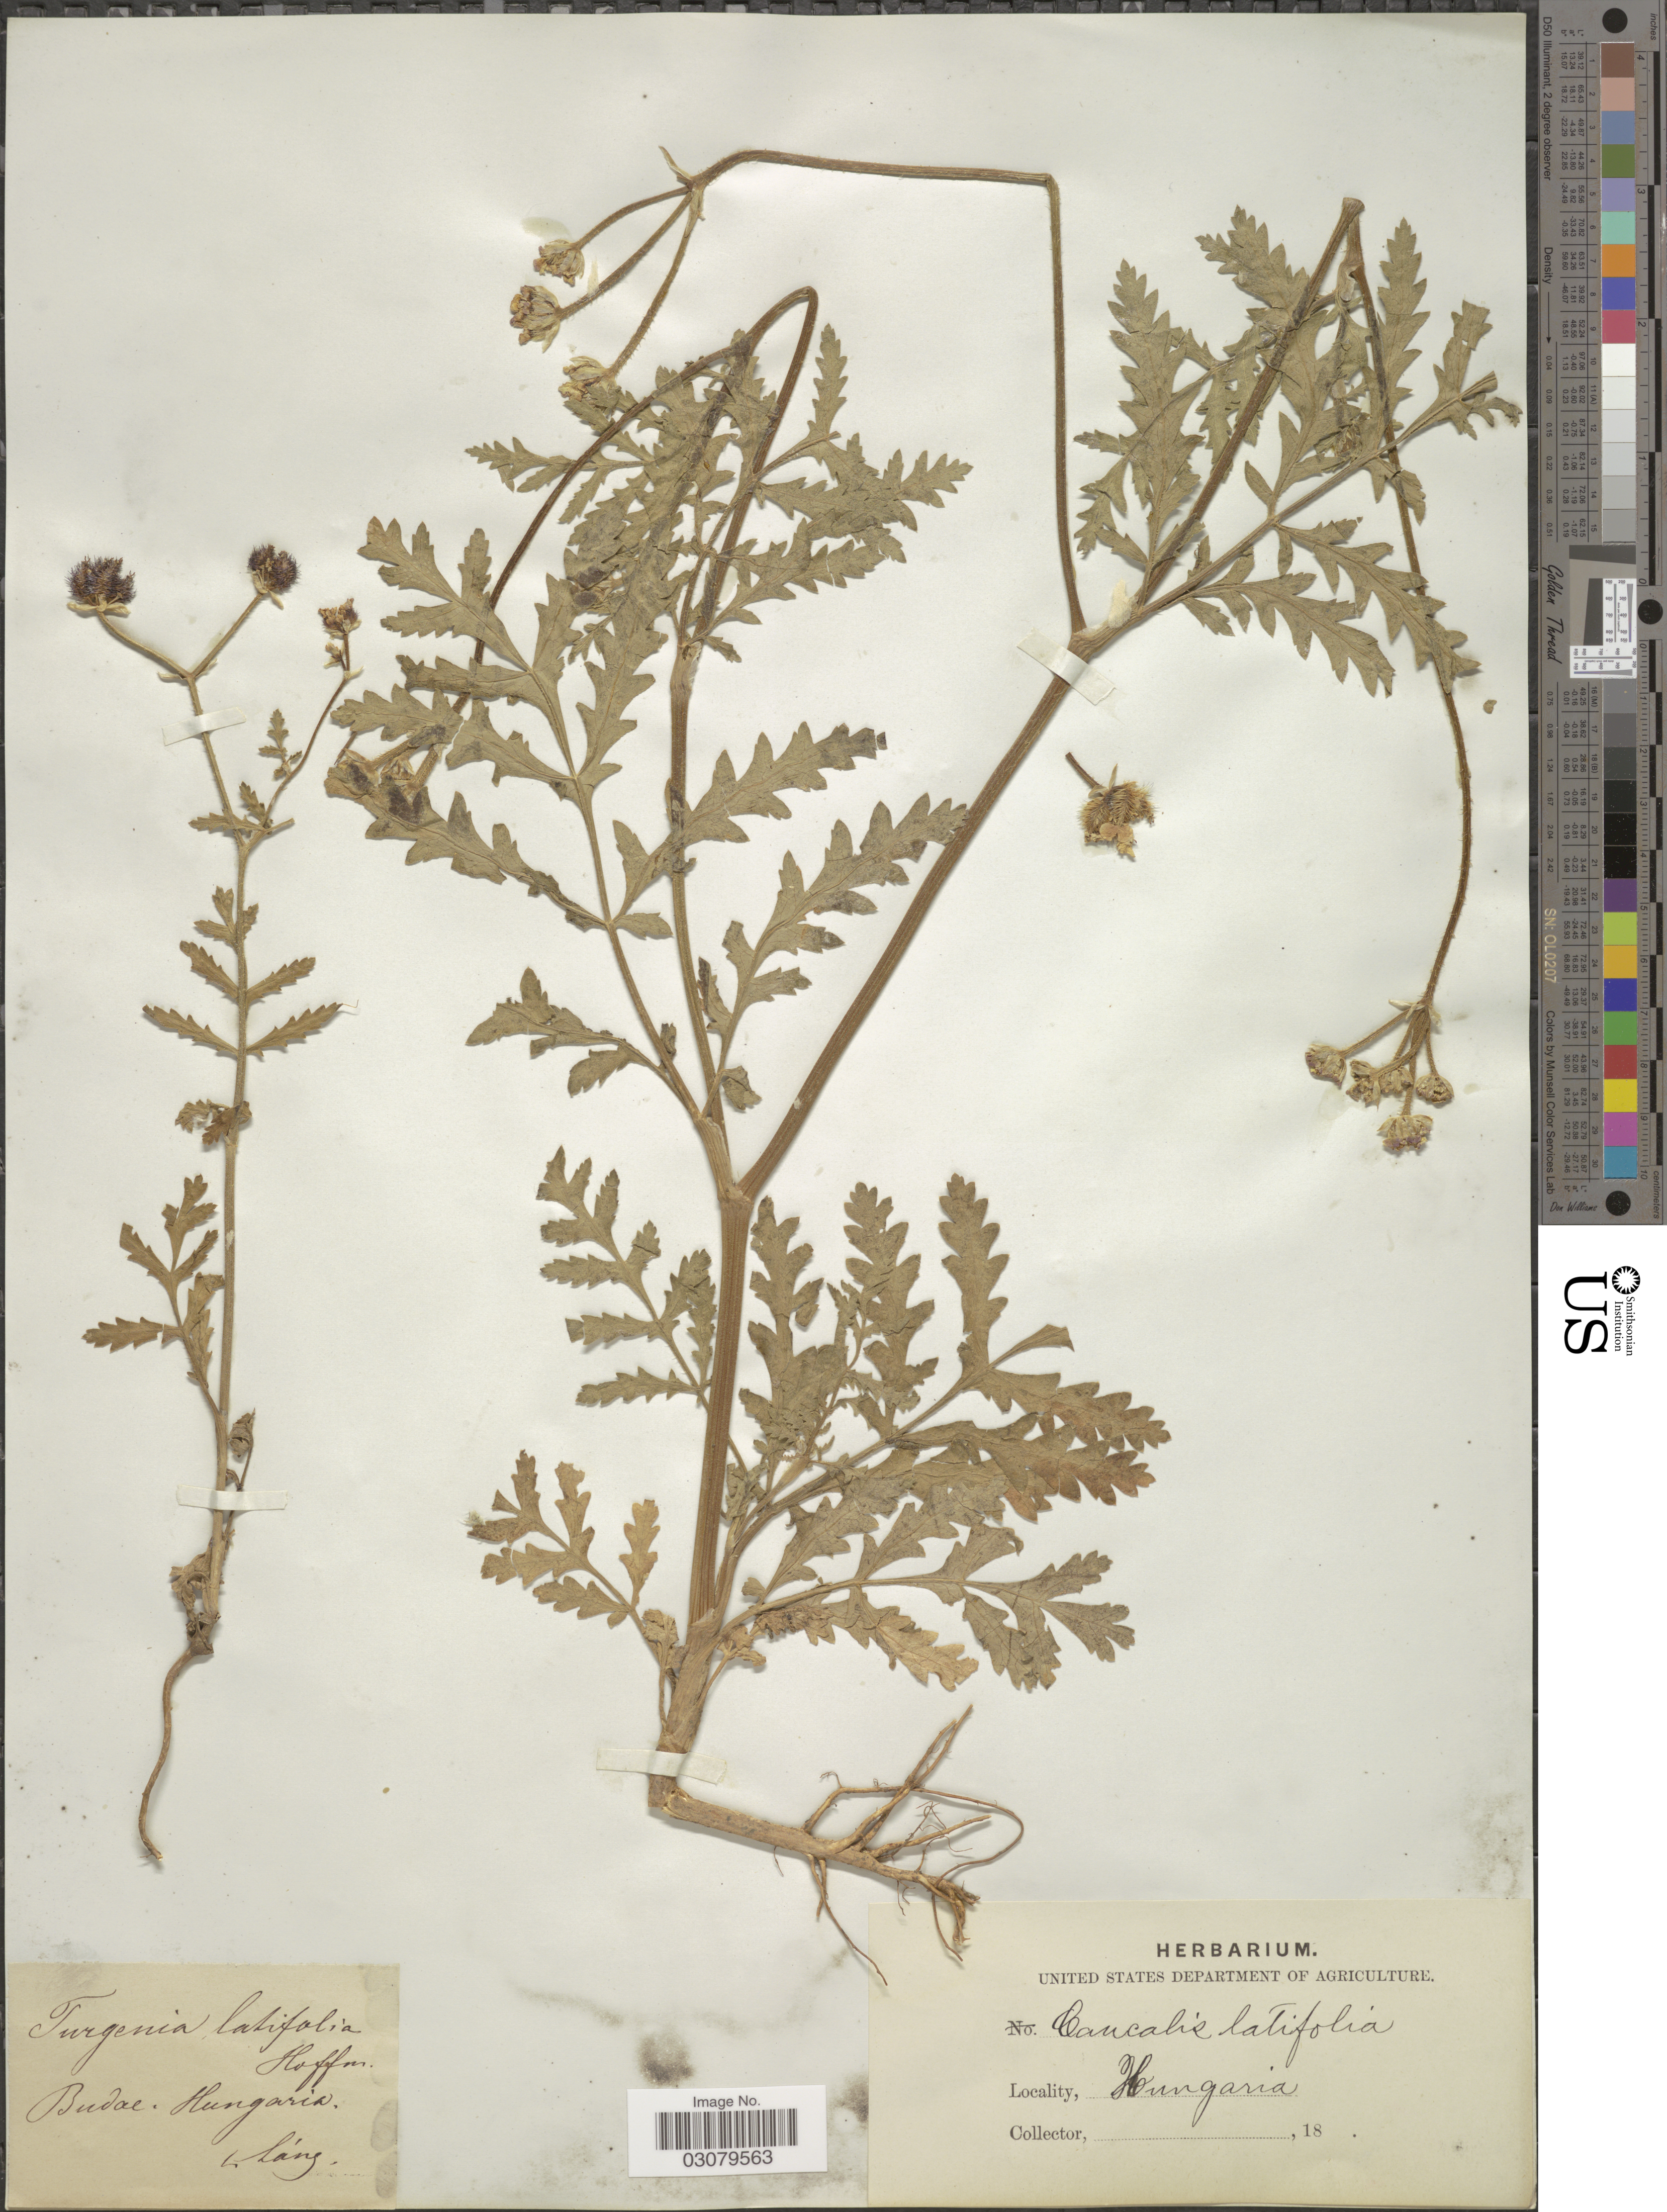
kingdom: Plantae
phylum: Tracheophyta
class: Magnoliopsida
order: Apiales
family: Apiaceae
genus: Caucalis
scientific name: Caucalis latifolia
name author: L.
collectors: Lang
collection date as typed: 18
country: Hungary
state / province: Budapest, Capital District of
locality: Budae.